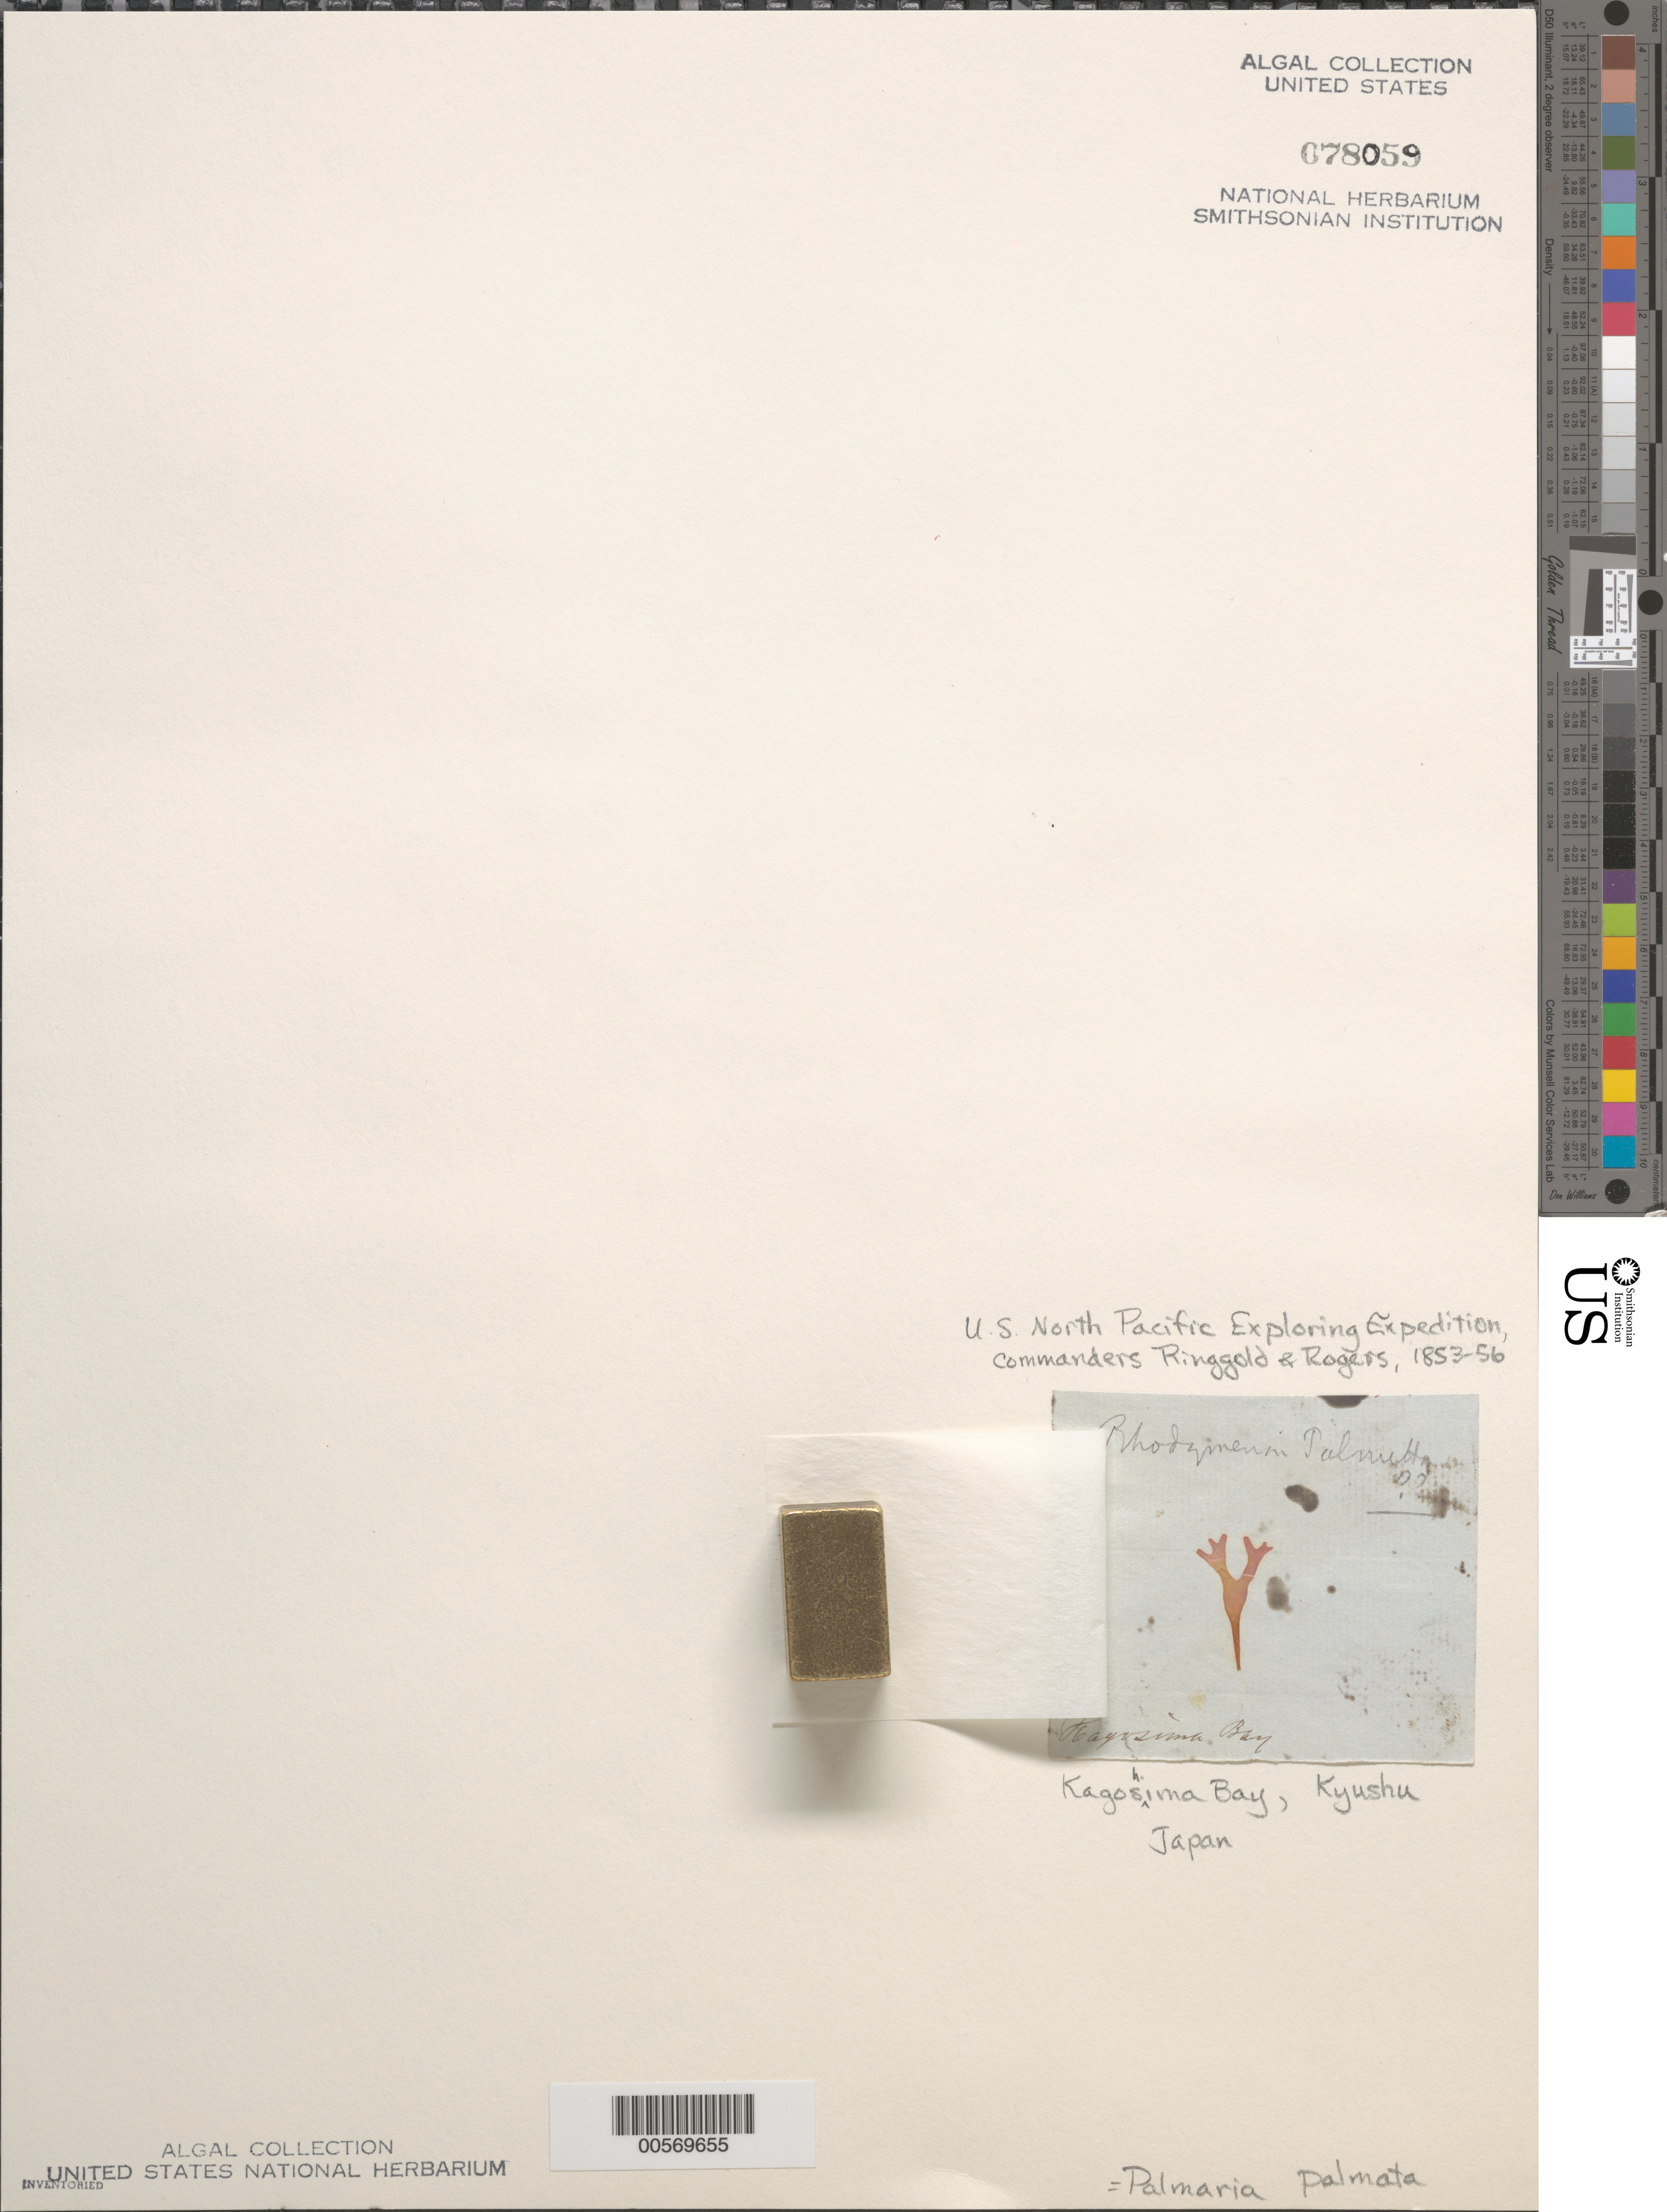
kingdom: Plantae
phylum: Rhodophyta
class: Florideophyceae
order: Palmariales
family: Palmariaceae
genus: Palmaria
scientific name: Palmaria palmata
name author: (L.) F. Weber & D. Mohr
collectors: C. Wright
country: Japan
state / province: Kagosima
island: Kyushu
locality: Kagoshima Bay (Kagosima Bay)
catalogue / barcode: US 78059